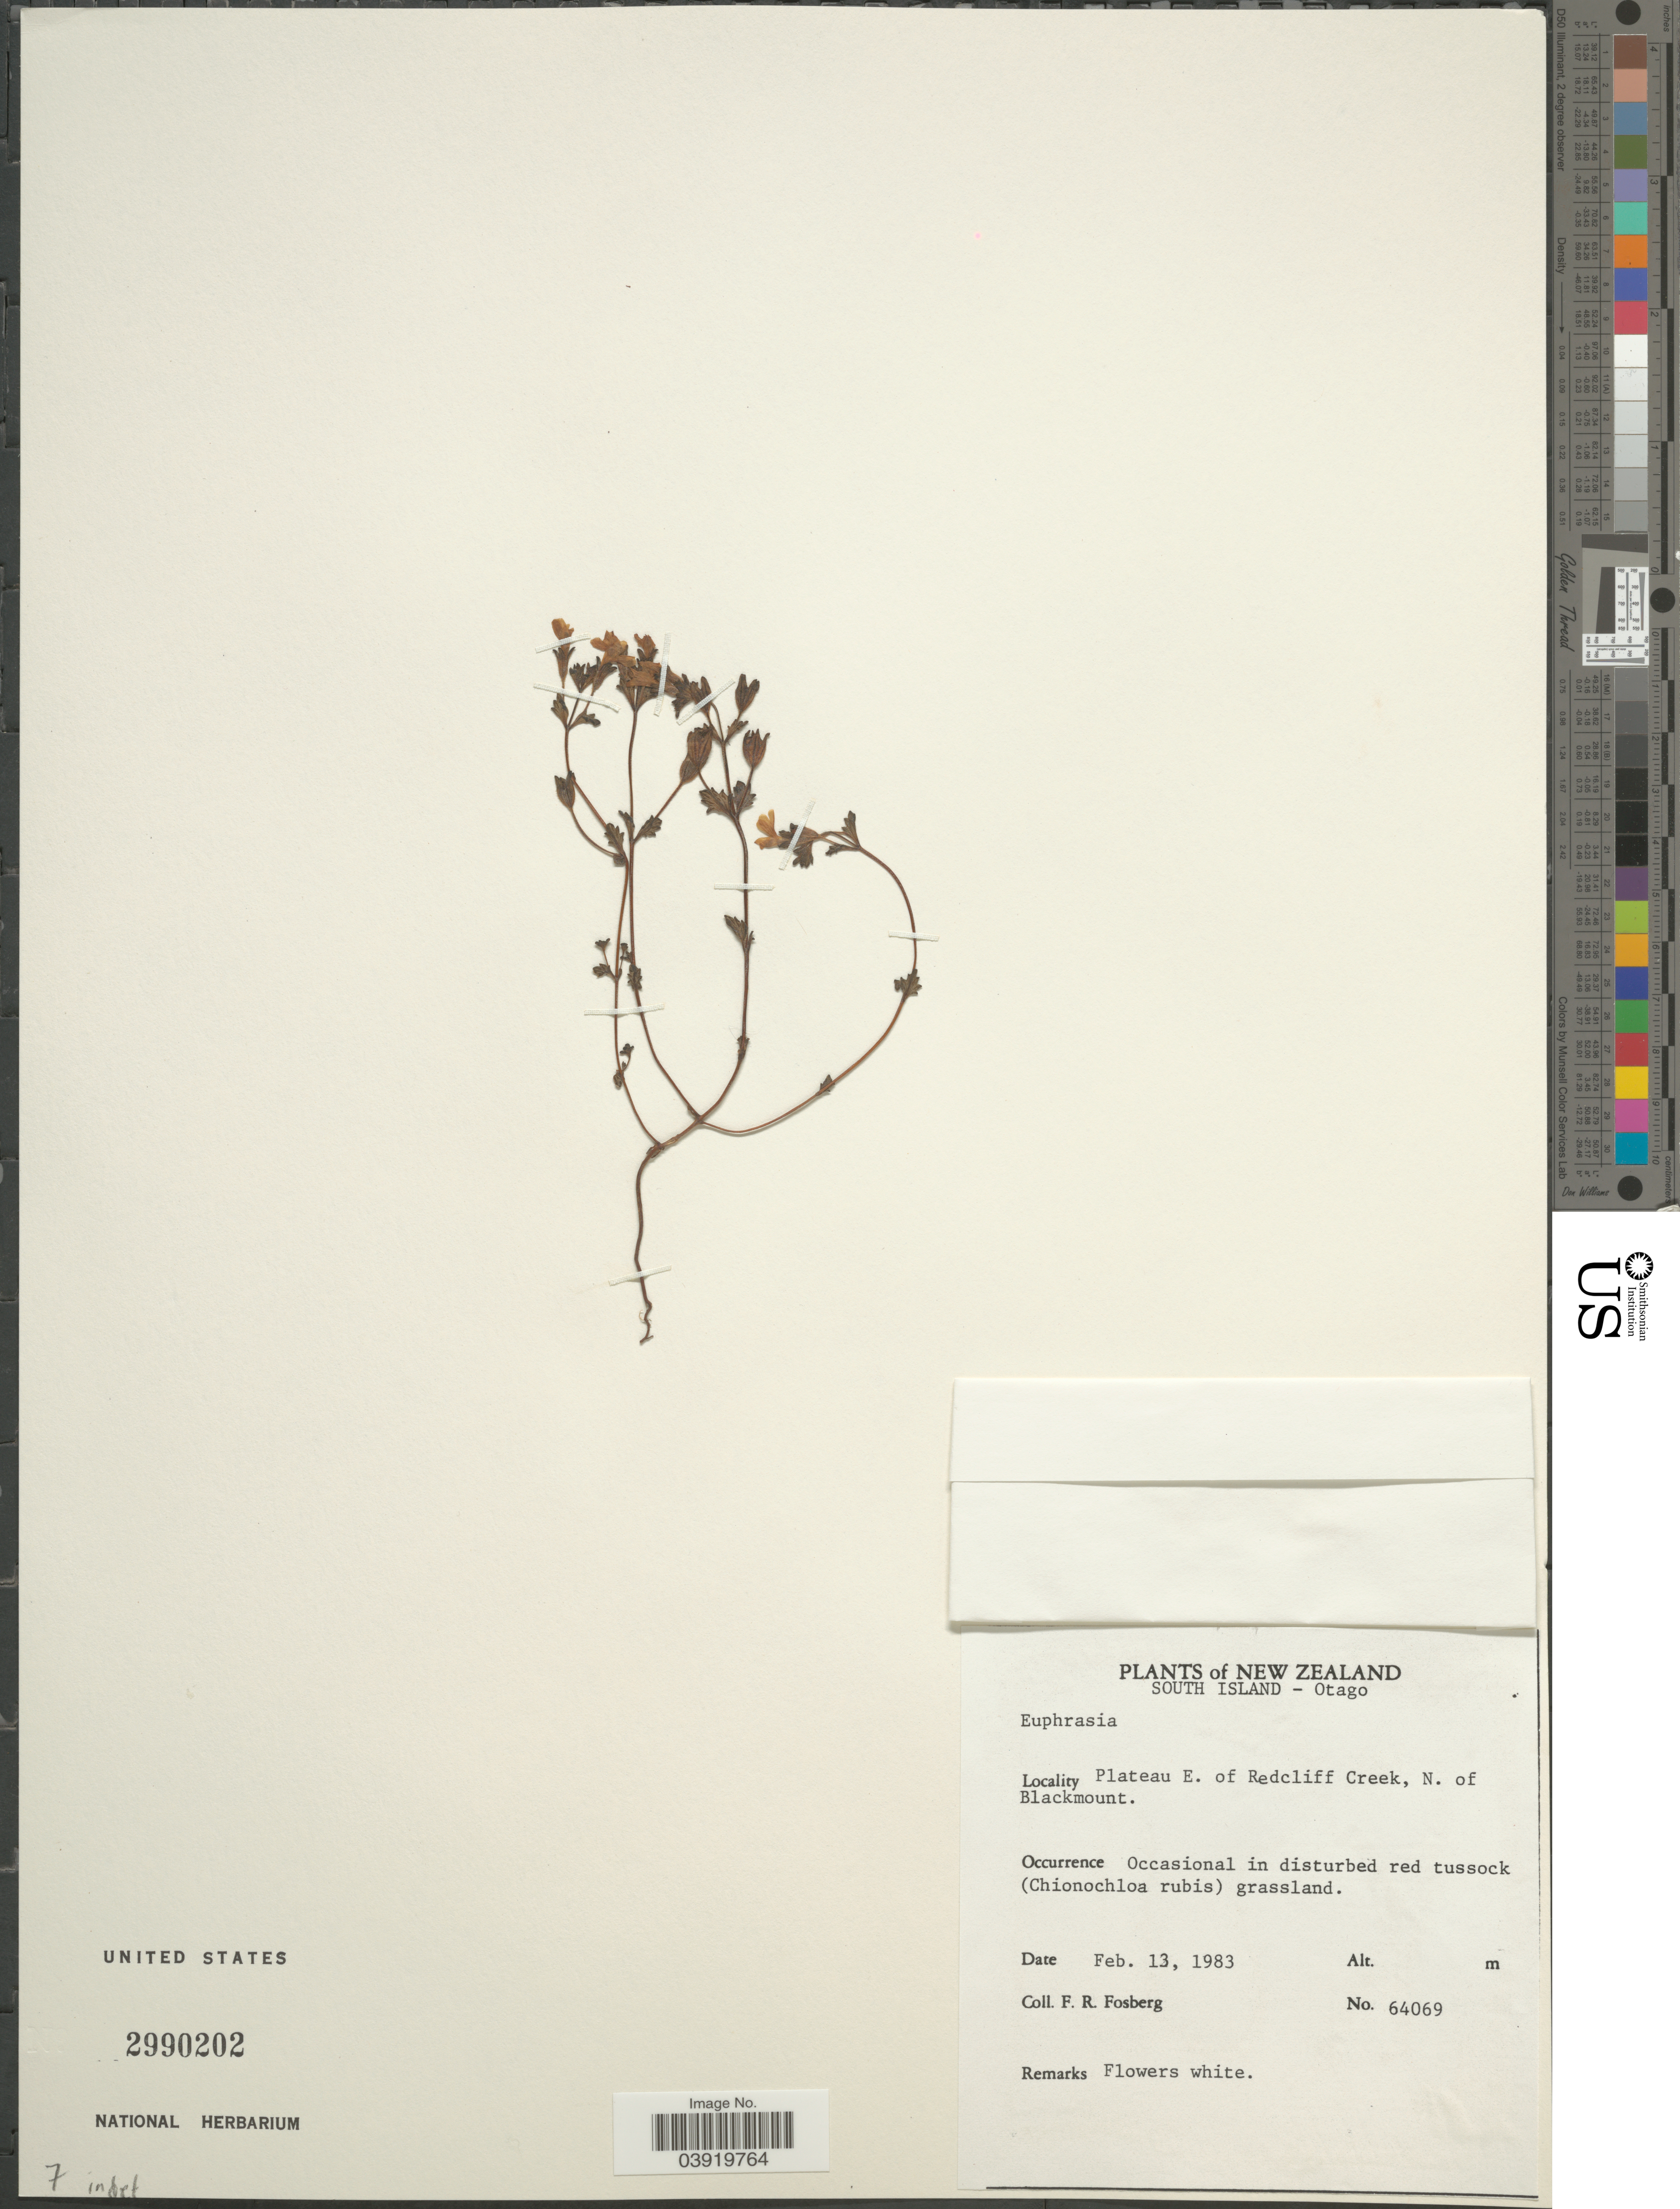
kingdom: Plantae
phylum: Tracheophyta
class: Magnoliopsida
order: Lamiales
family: Orobanchaceae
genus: Euphrasia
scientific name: Euphrasia sp.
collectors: F. R. Fosberg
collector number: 64069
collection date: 1983-02-13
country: New Zealand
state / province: Otago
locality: South Island. Plateau E. of Redcliff Creek, N. of Blackmount.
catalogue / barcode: US 2990202